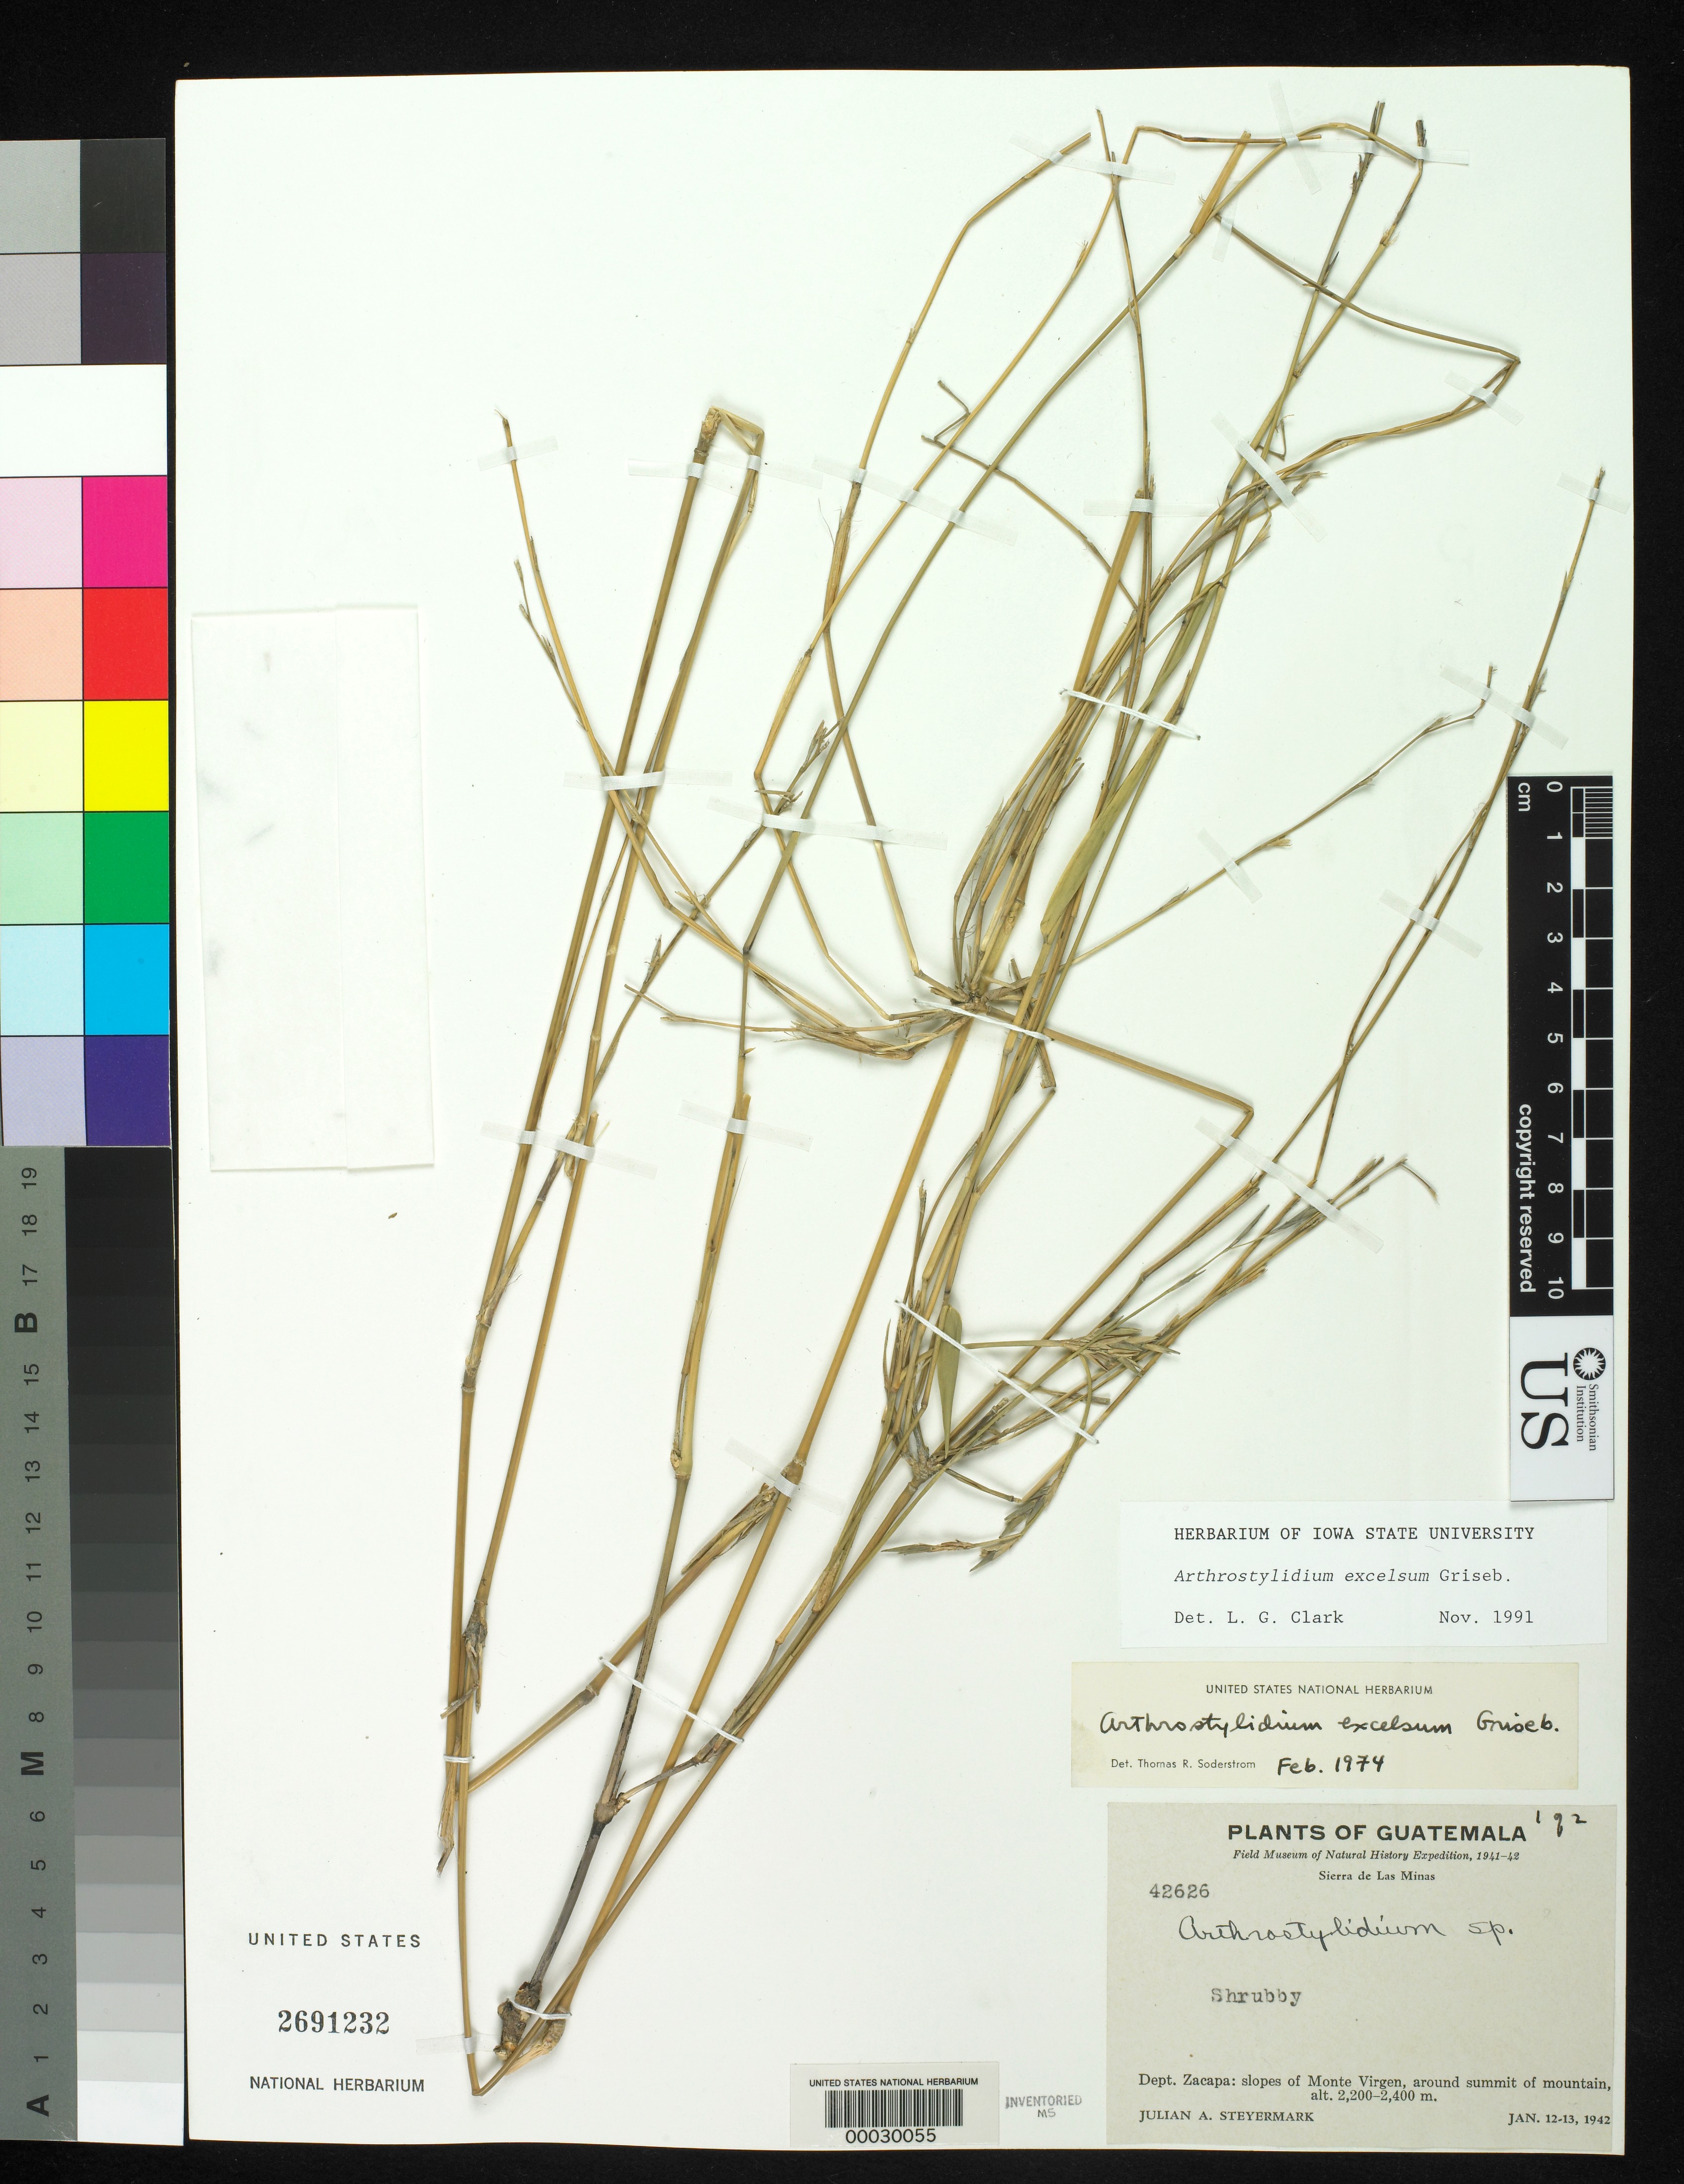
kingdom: Plantae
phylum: Tracheophyta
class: Liliopsida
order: Poales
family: Poaceae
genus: Arthrostylidium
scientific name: Arthrostylidium excelsum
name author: Griseb.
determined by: Clark, Lynn G., (ISC), Iowa State University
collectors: J. Steyermark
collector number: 42626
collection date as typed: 12 Jan 1942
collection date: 1942-01-12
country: Guatemala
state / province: Zacapa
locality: Monte virgen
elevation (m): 2200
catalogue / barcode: US 2691232